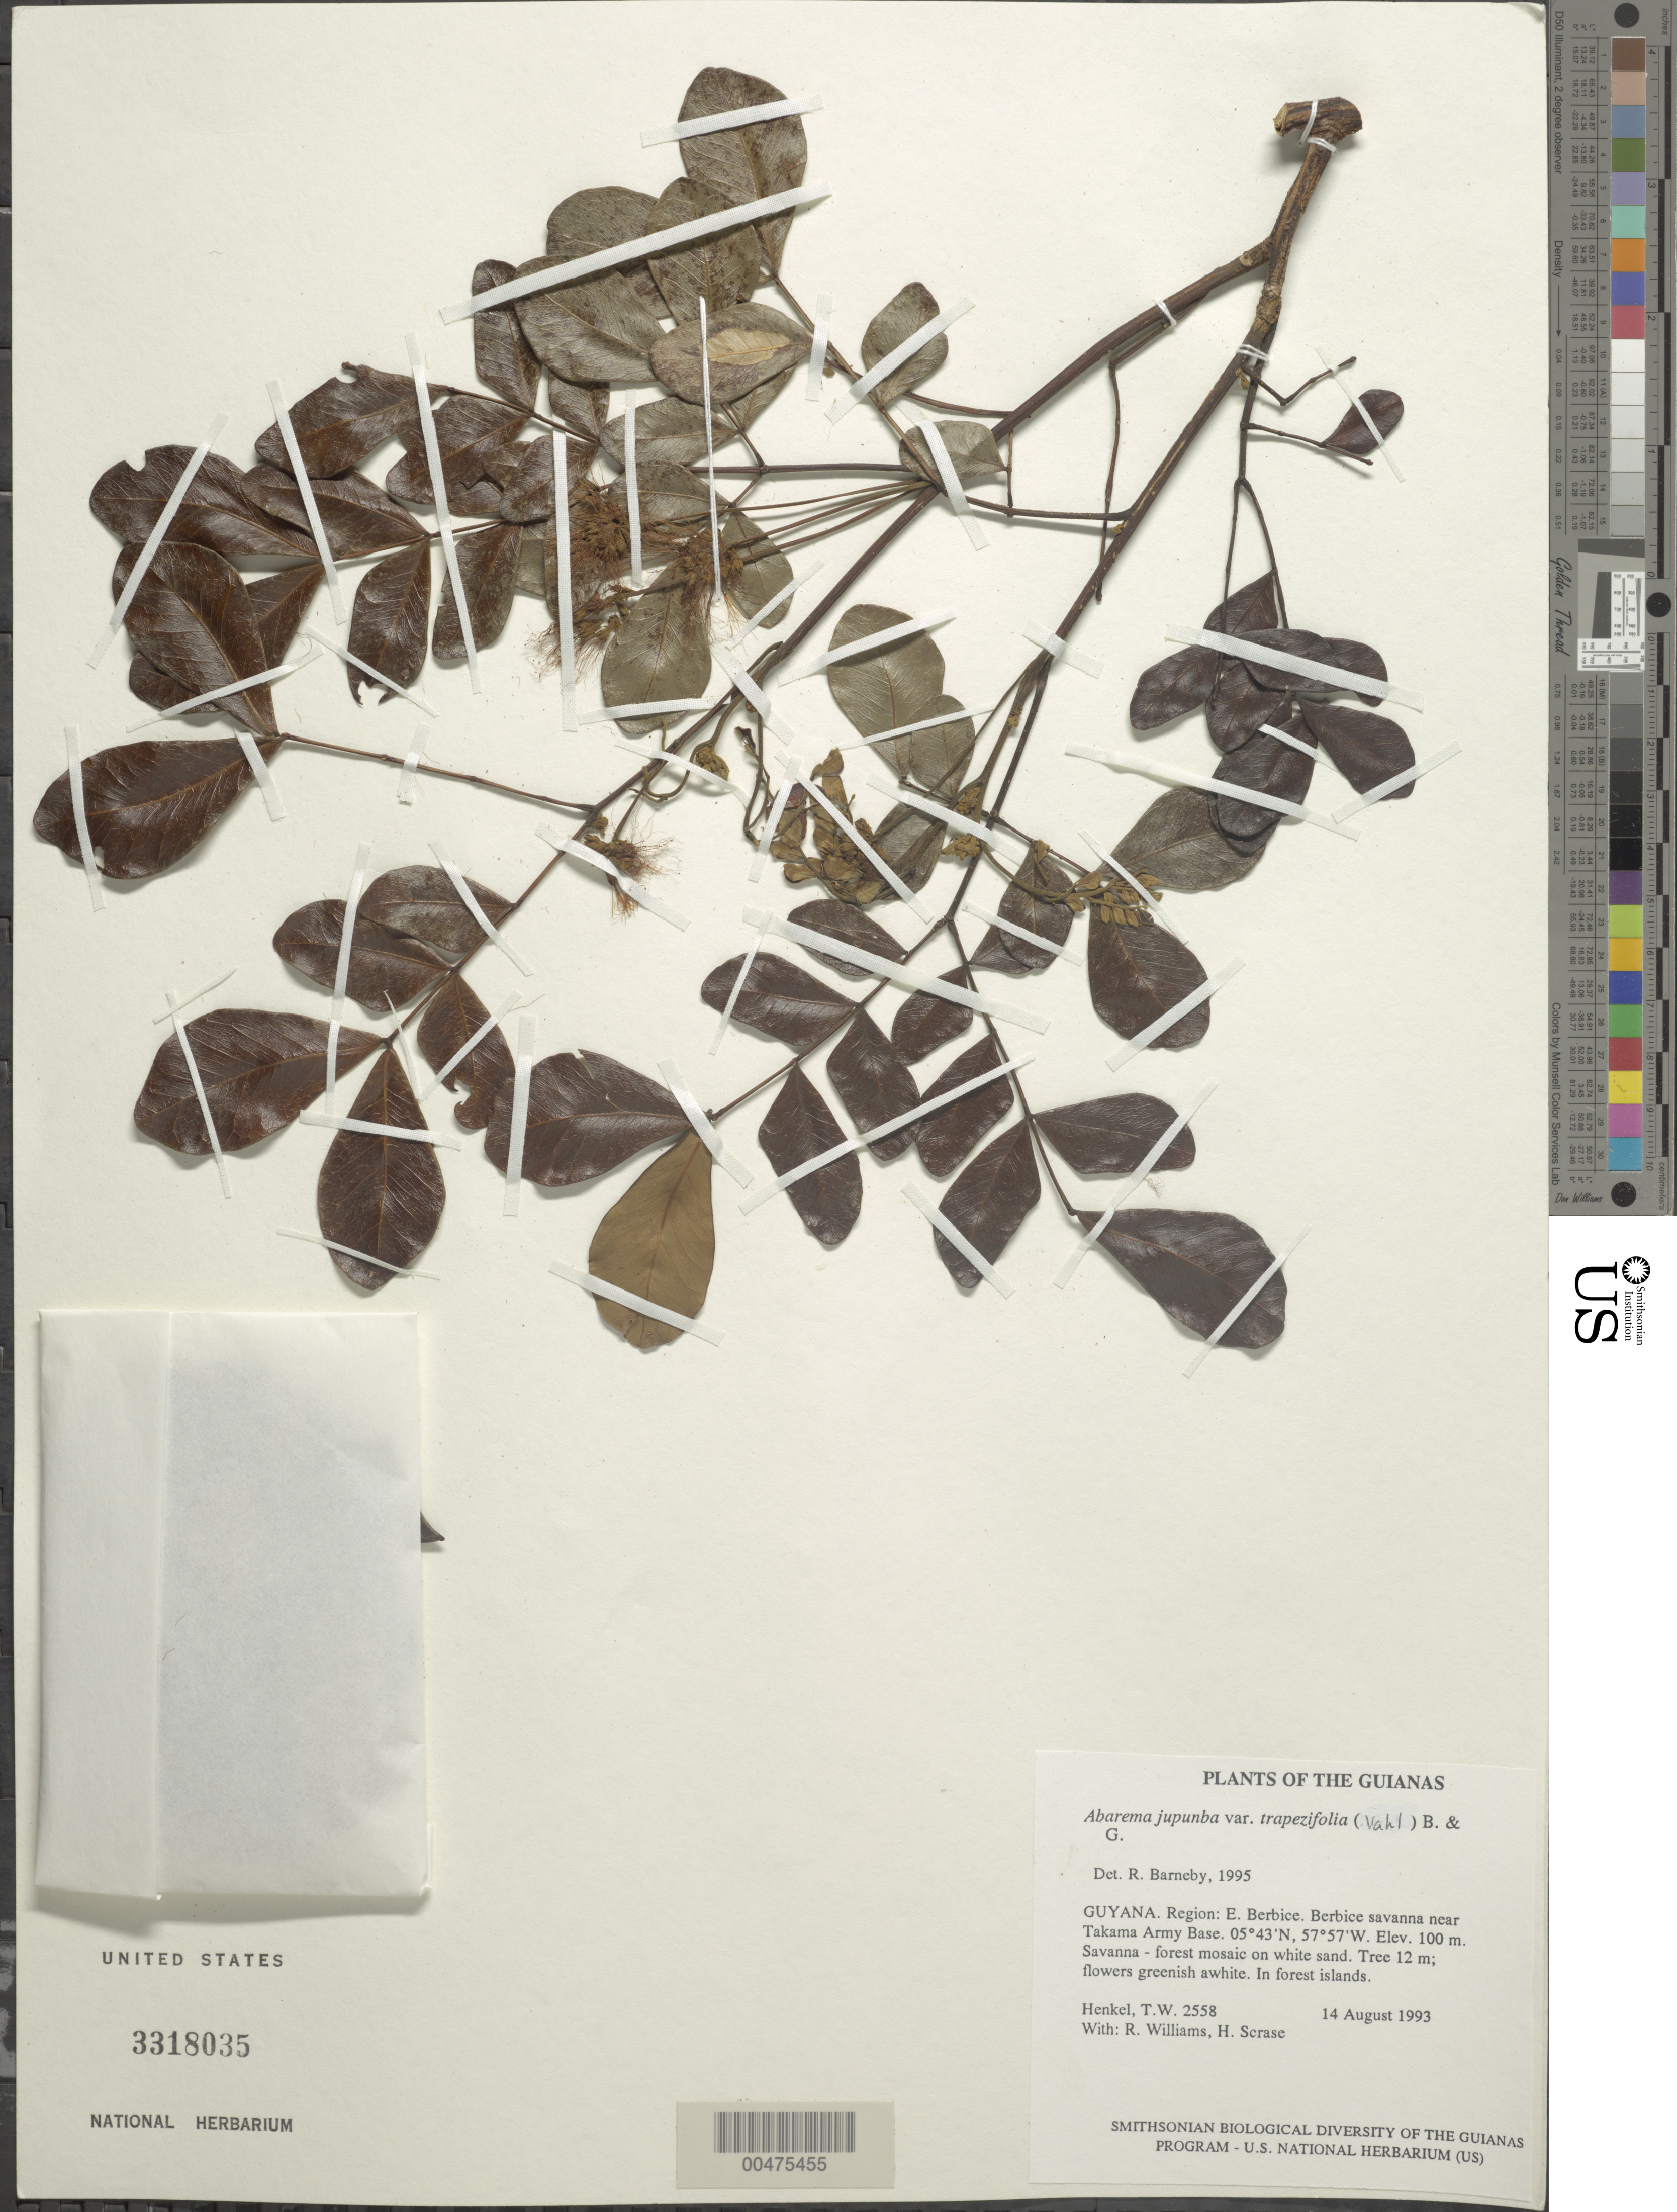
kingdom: Plantae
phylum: Tracheophyta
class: Magnoliopsida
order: Fabales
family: Fabaceae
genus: Jupunba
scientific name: Jupunba trapezifolia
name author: (Vahl) Moldenke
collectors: T. Henkel, R. Williams & H. Scrase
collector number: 2558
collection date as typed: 14 August 1993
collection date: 1993-08-14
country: Guyana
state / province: U. Demerara-Berbice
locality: Berbice savanna near Takama Army Base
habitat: Savanna - forest mosaic on white sand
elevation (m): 100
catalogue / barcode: US 3318035